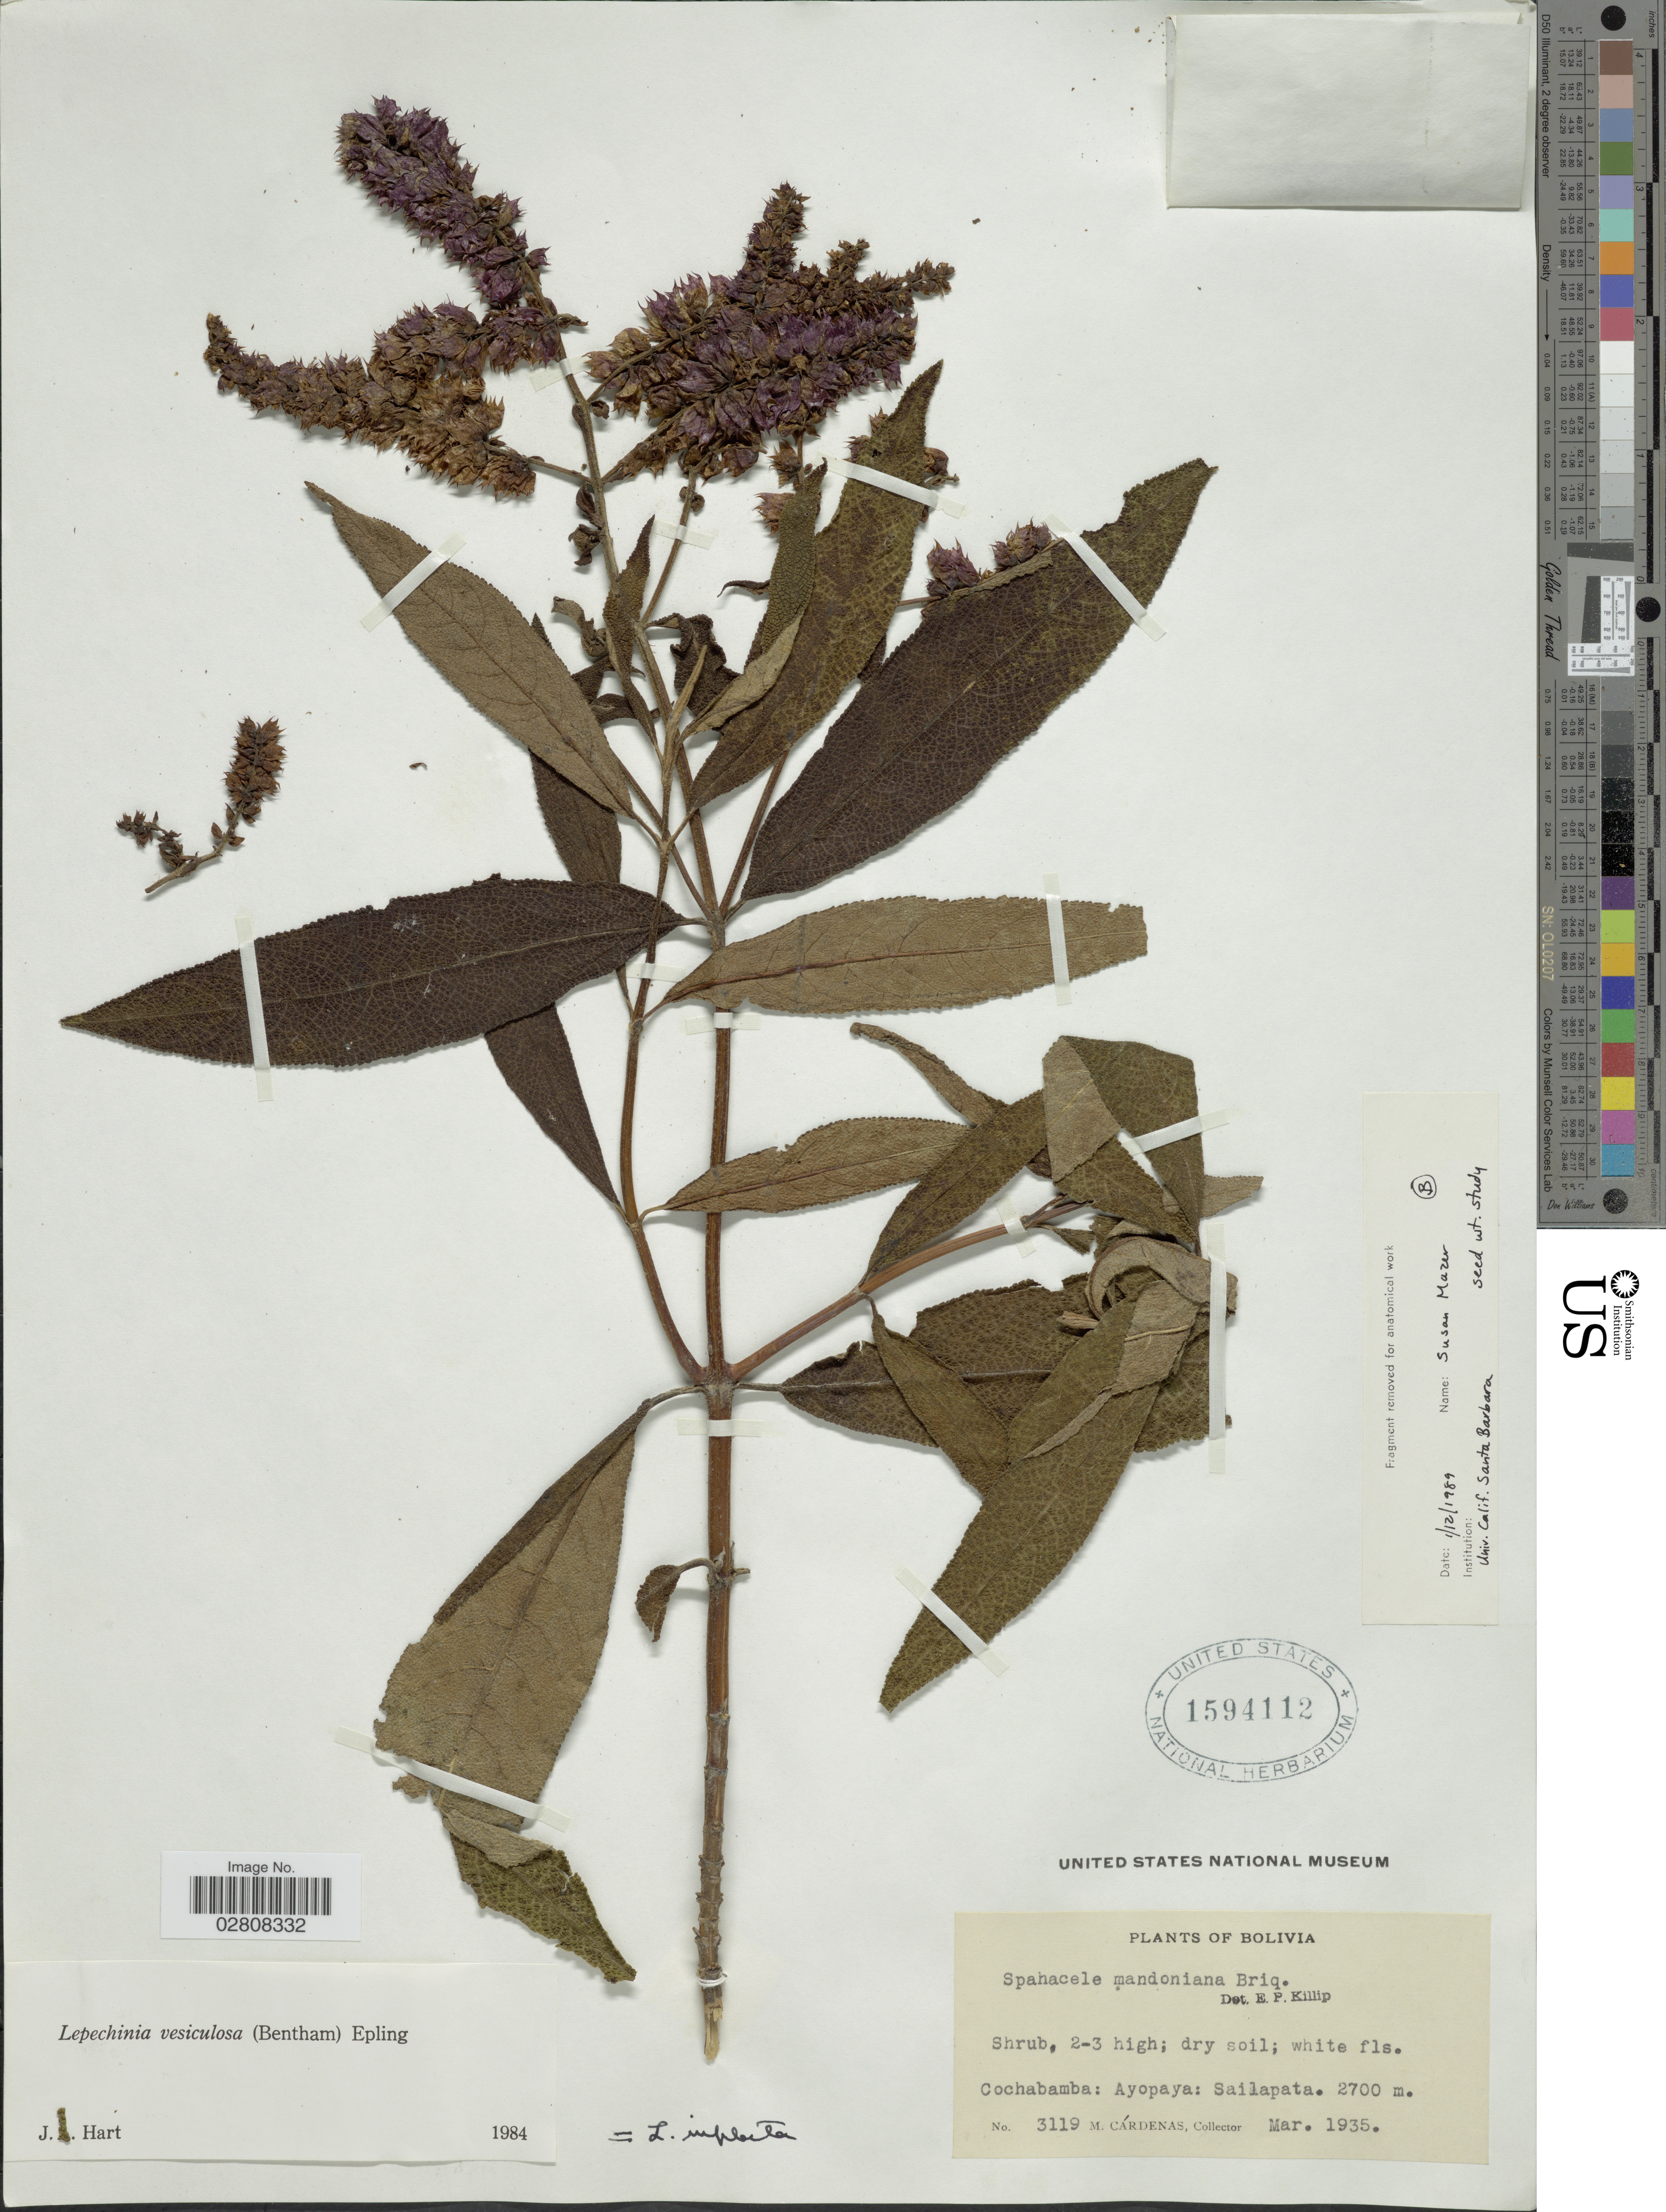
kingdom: Plantae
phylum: Tracheophyta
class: Magnoliopsida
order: Lamiales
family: Lamiaceae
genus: Lepechinia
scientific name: Lepechinia vesiculosa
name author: (Benth.) Epling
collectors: M. Cárdenas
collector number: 3119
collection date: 1935-03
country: Bolivia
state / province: Cochabamba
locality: Ayopaya: Sailapata.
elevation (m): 2700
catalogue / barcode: US 1594112